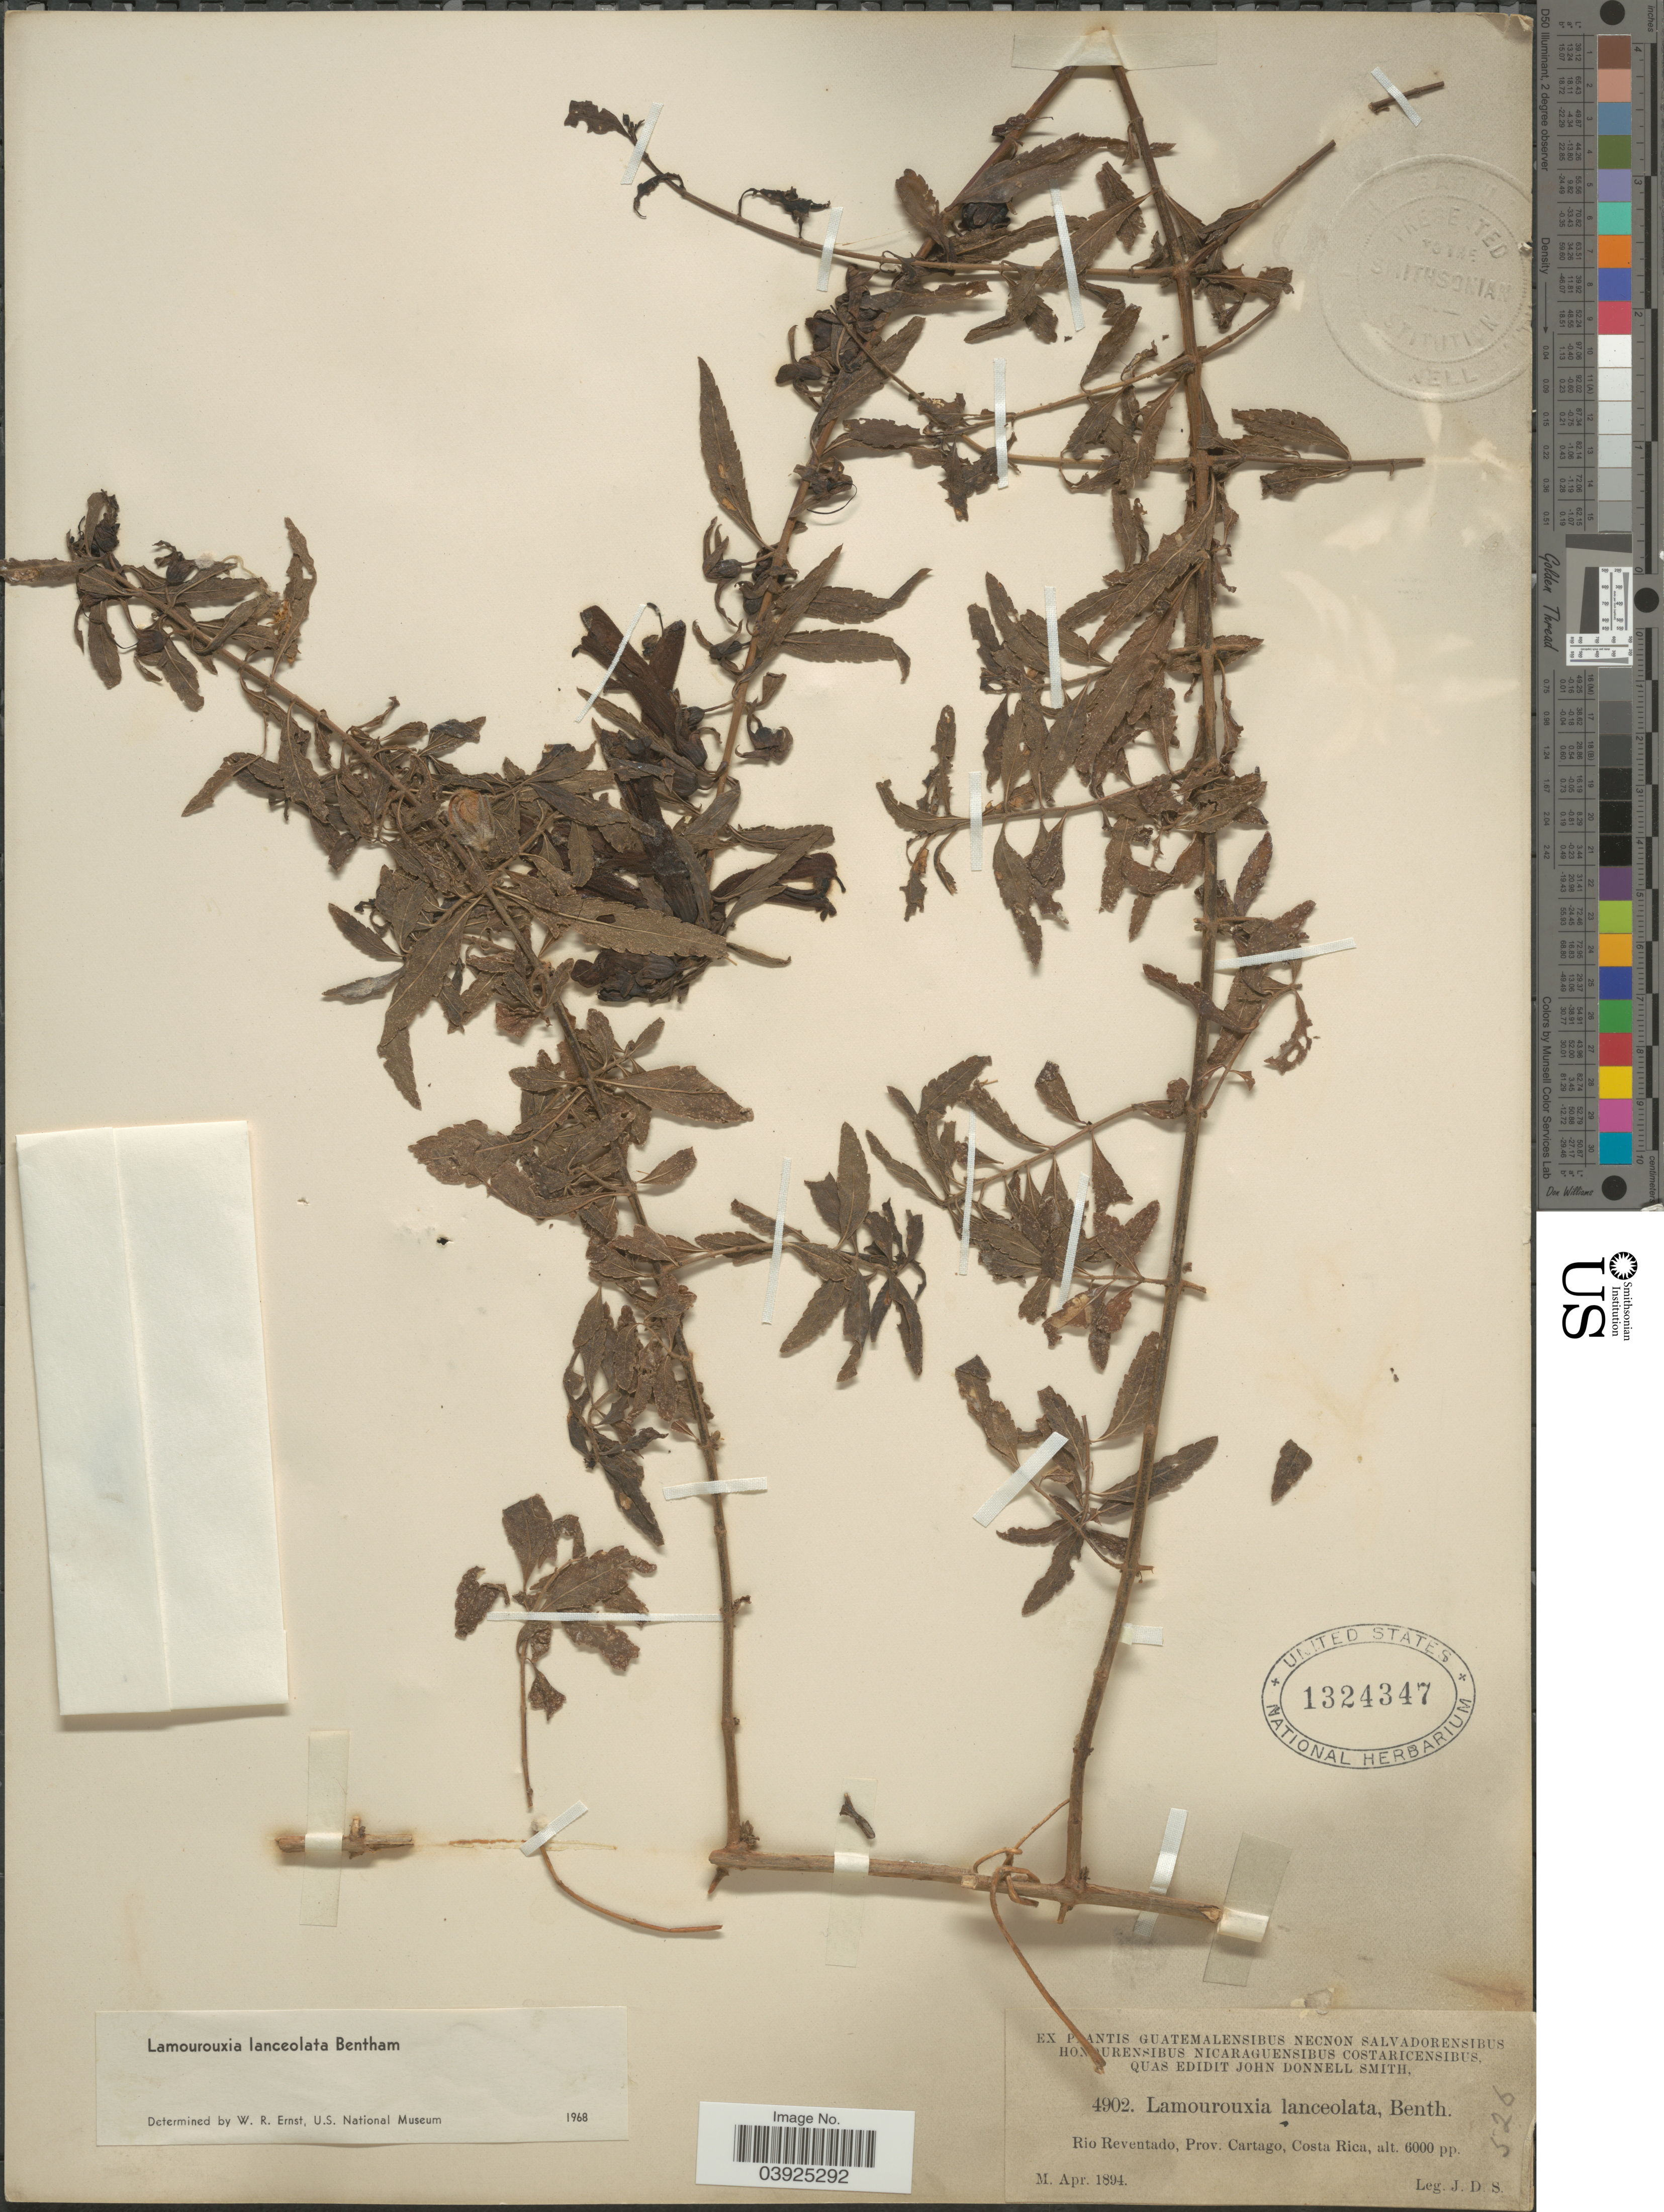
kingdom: Plantae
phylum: Tracheophyta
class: Magnoliopsida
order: Lamiales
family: Orobanchaceae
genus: Lamourouxia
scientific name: Lamourouxia lanceolata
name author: Benth.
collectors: J. Donnell Smith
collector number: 4902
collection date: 1894-04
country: Costa Rica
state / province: Cartago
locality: Rio Reventado.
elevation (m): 1829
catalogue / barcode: US 1324347